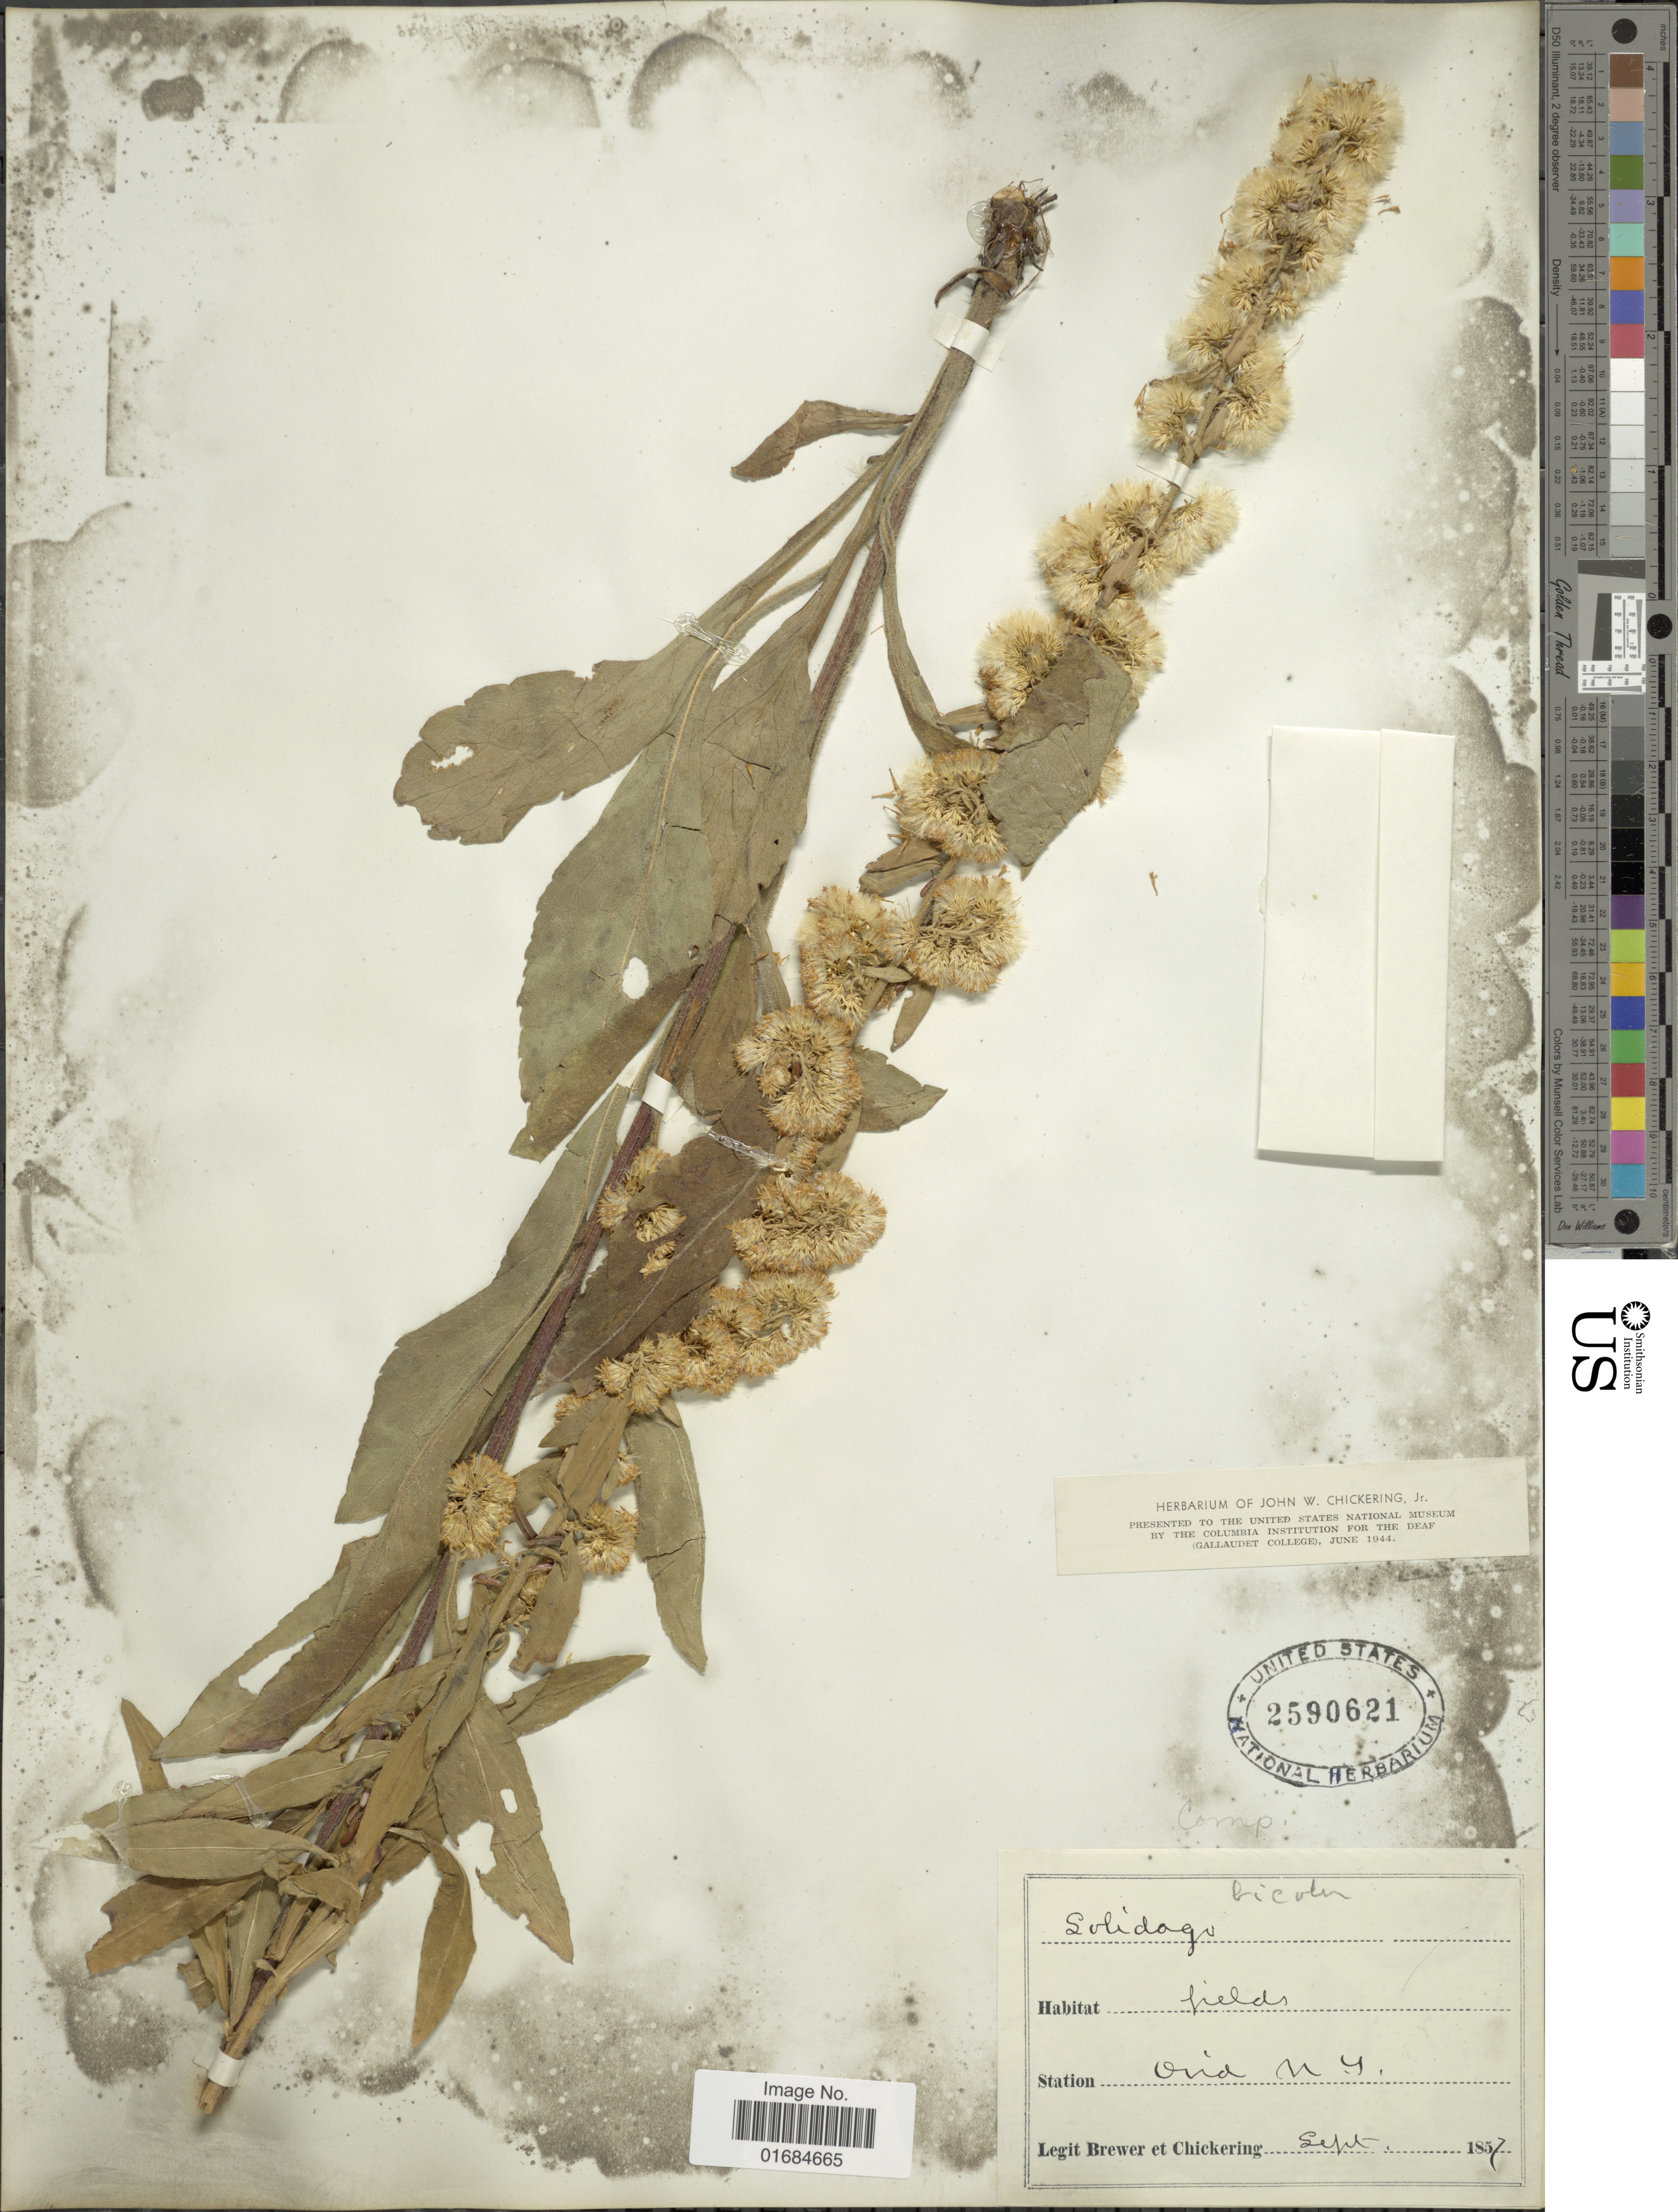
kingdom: Plantae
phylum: Tracheophyta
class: Magnoliopsida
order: Asterales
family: Asteraceae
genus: Solidago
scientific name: Solidago bicolor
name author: L.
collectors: -. Brewer & -. Chickering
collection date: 1857-09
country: United States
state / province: New York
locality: Ovid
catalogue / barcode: US 2590621